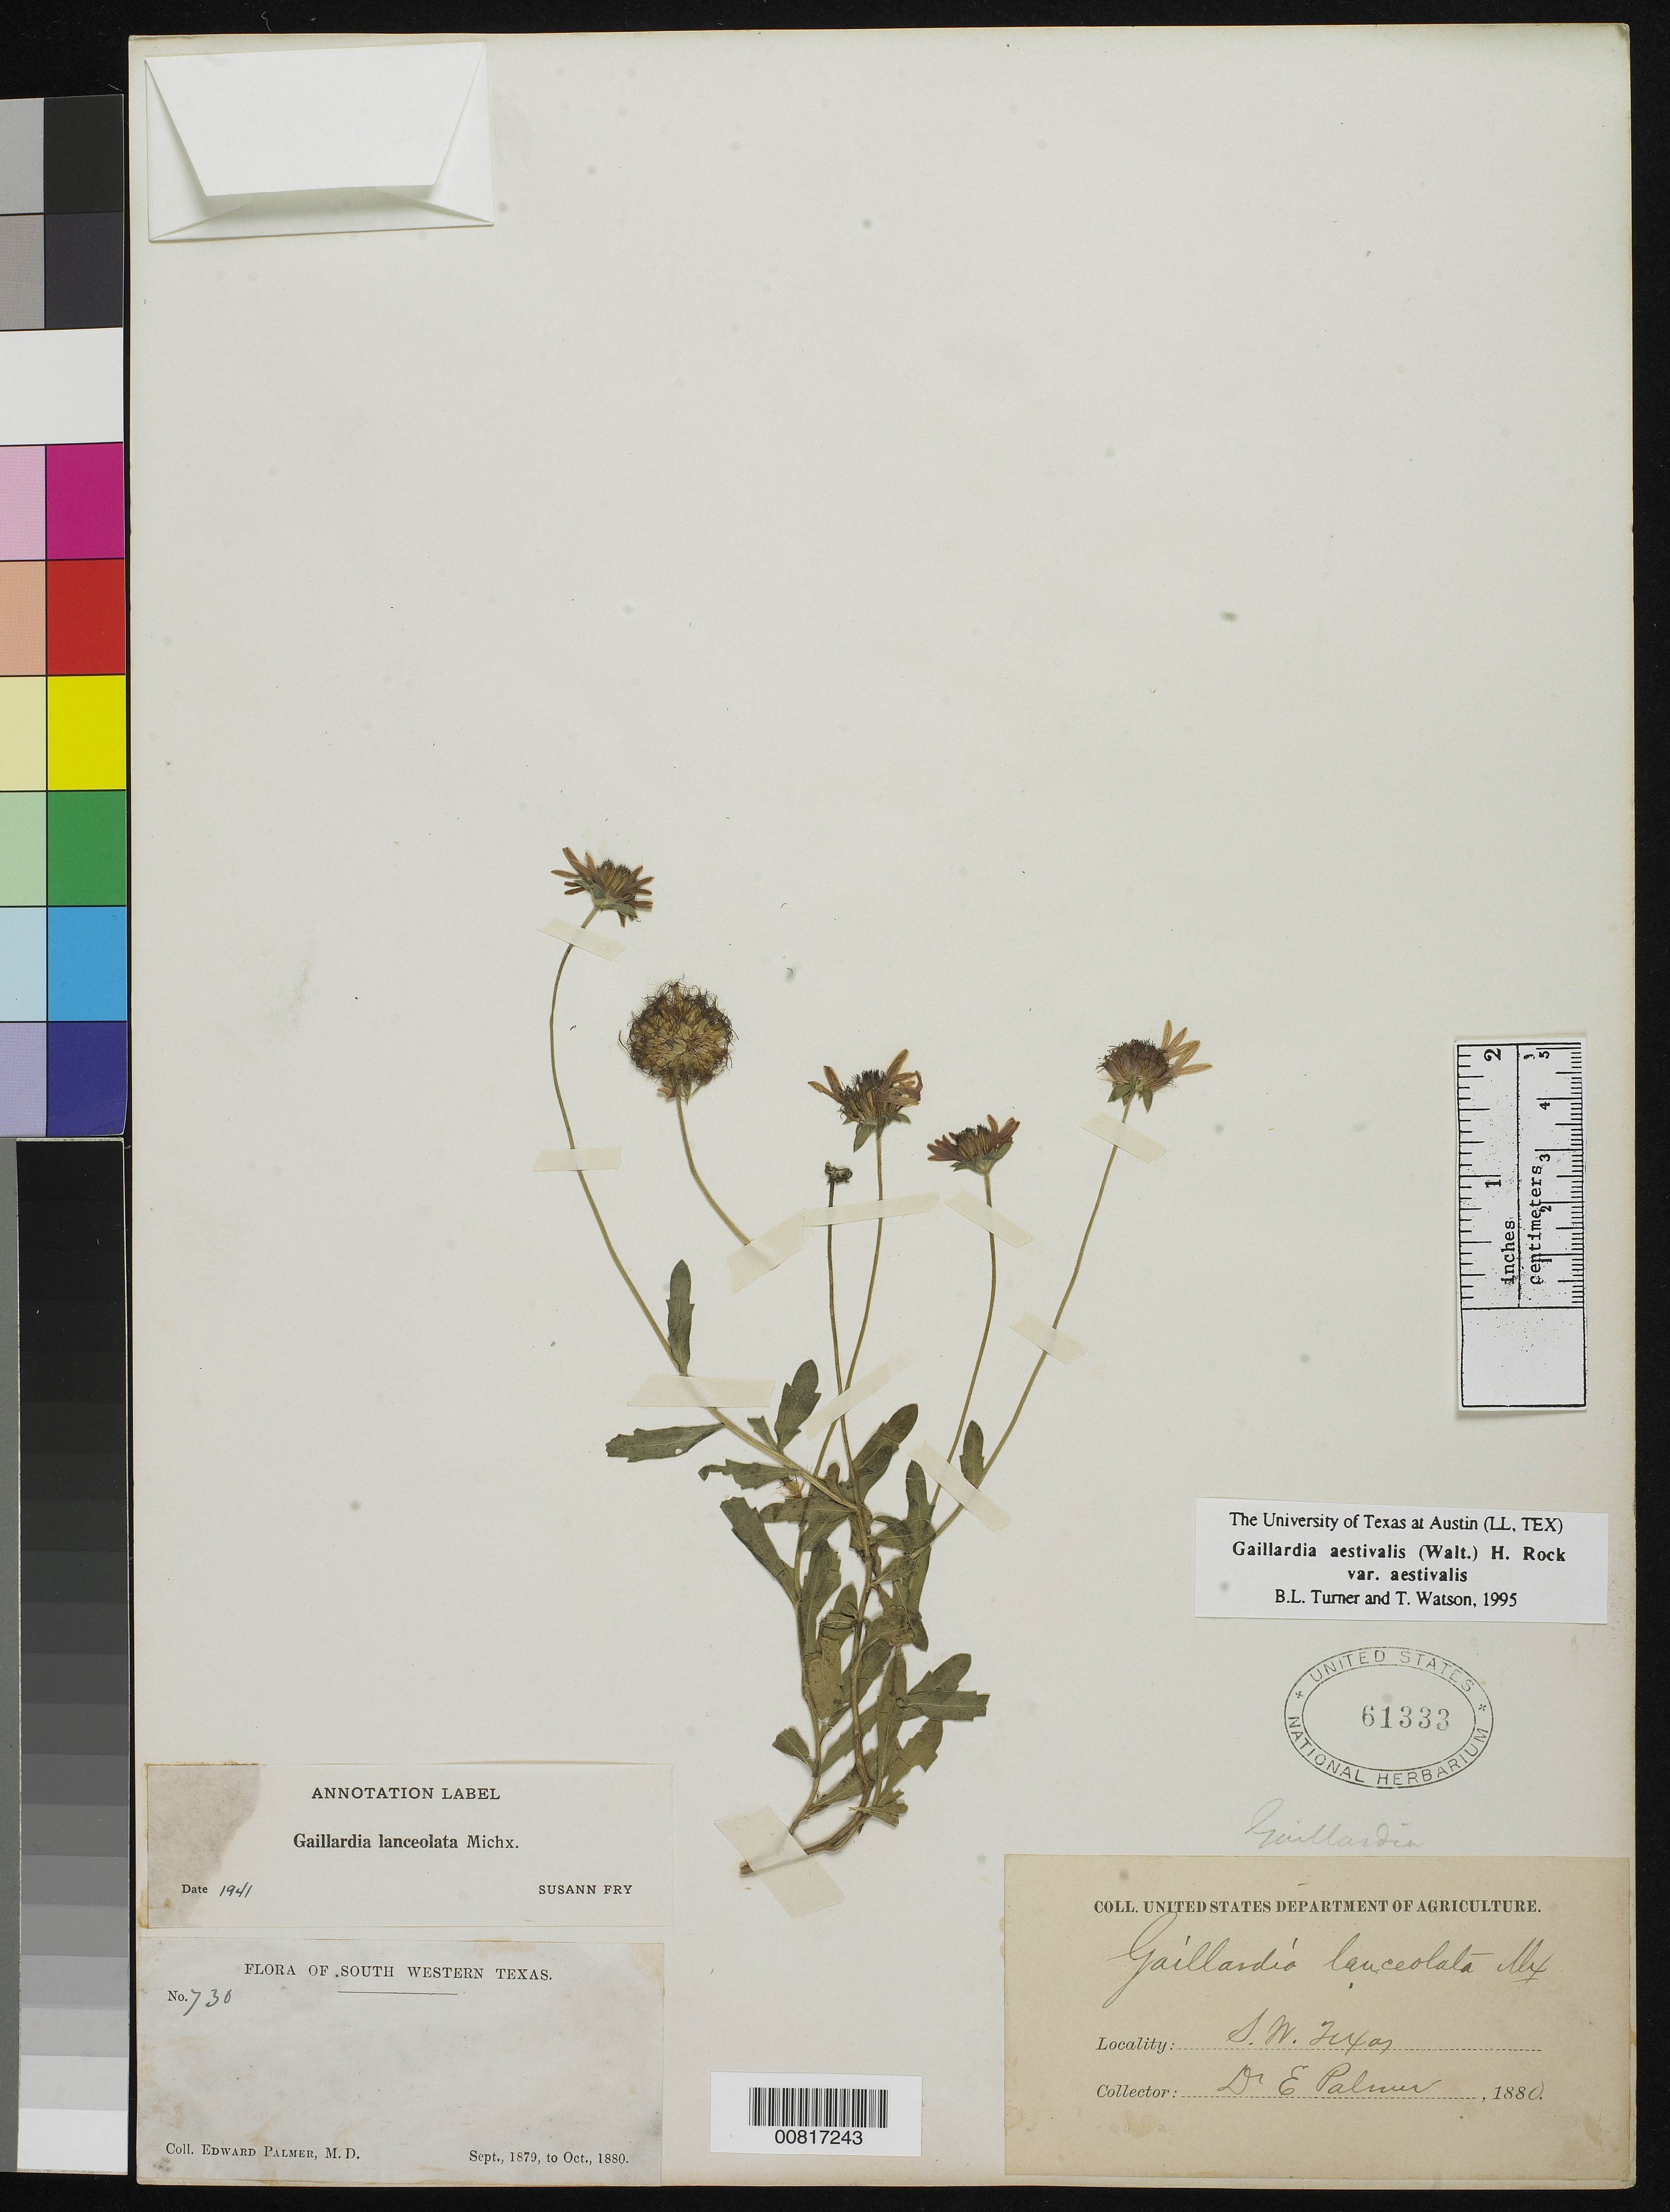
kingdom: Plantae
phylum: Tracheophyta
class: Magnoliopsida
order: Asterales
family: Asteraceae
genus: Gaillardia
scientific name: Gaillardia aestivalis var. aestivalis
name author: (Walter) H. Rock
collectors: E. Palmer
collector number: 730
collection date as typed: Sep 1879 to -- Oct 1880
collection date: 1879-09/1880-10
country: United States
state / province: Texas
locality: South Western Texas.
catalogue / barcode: US 61333